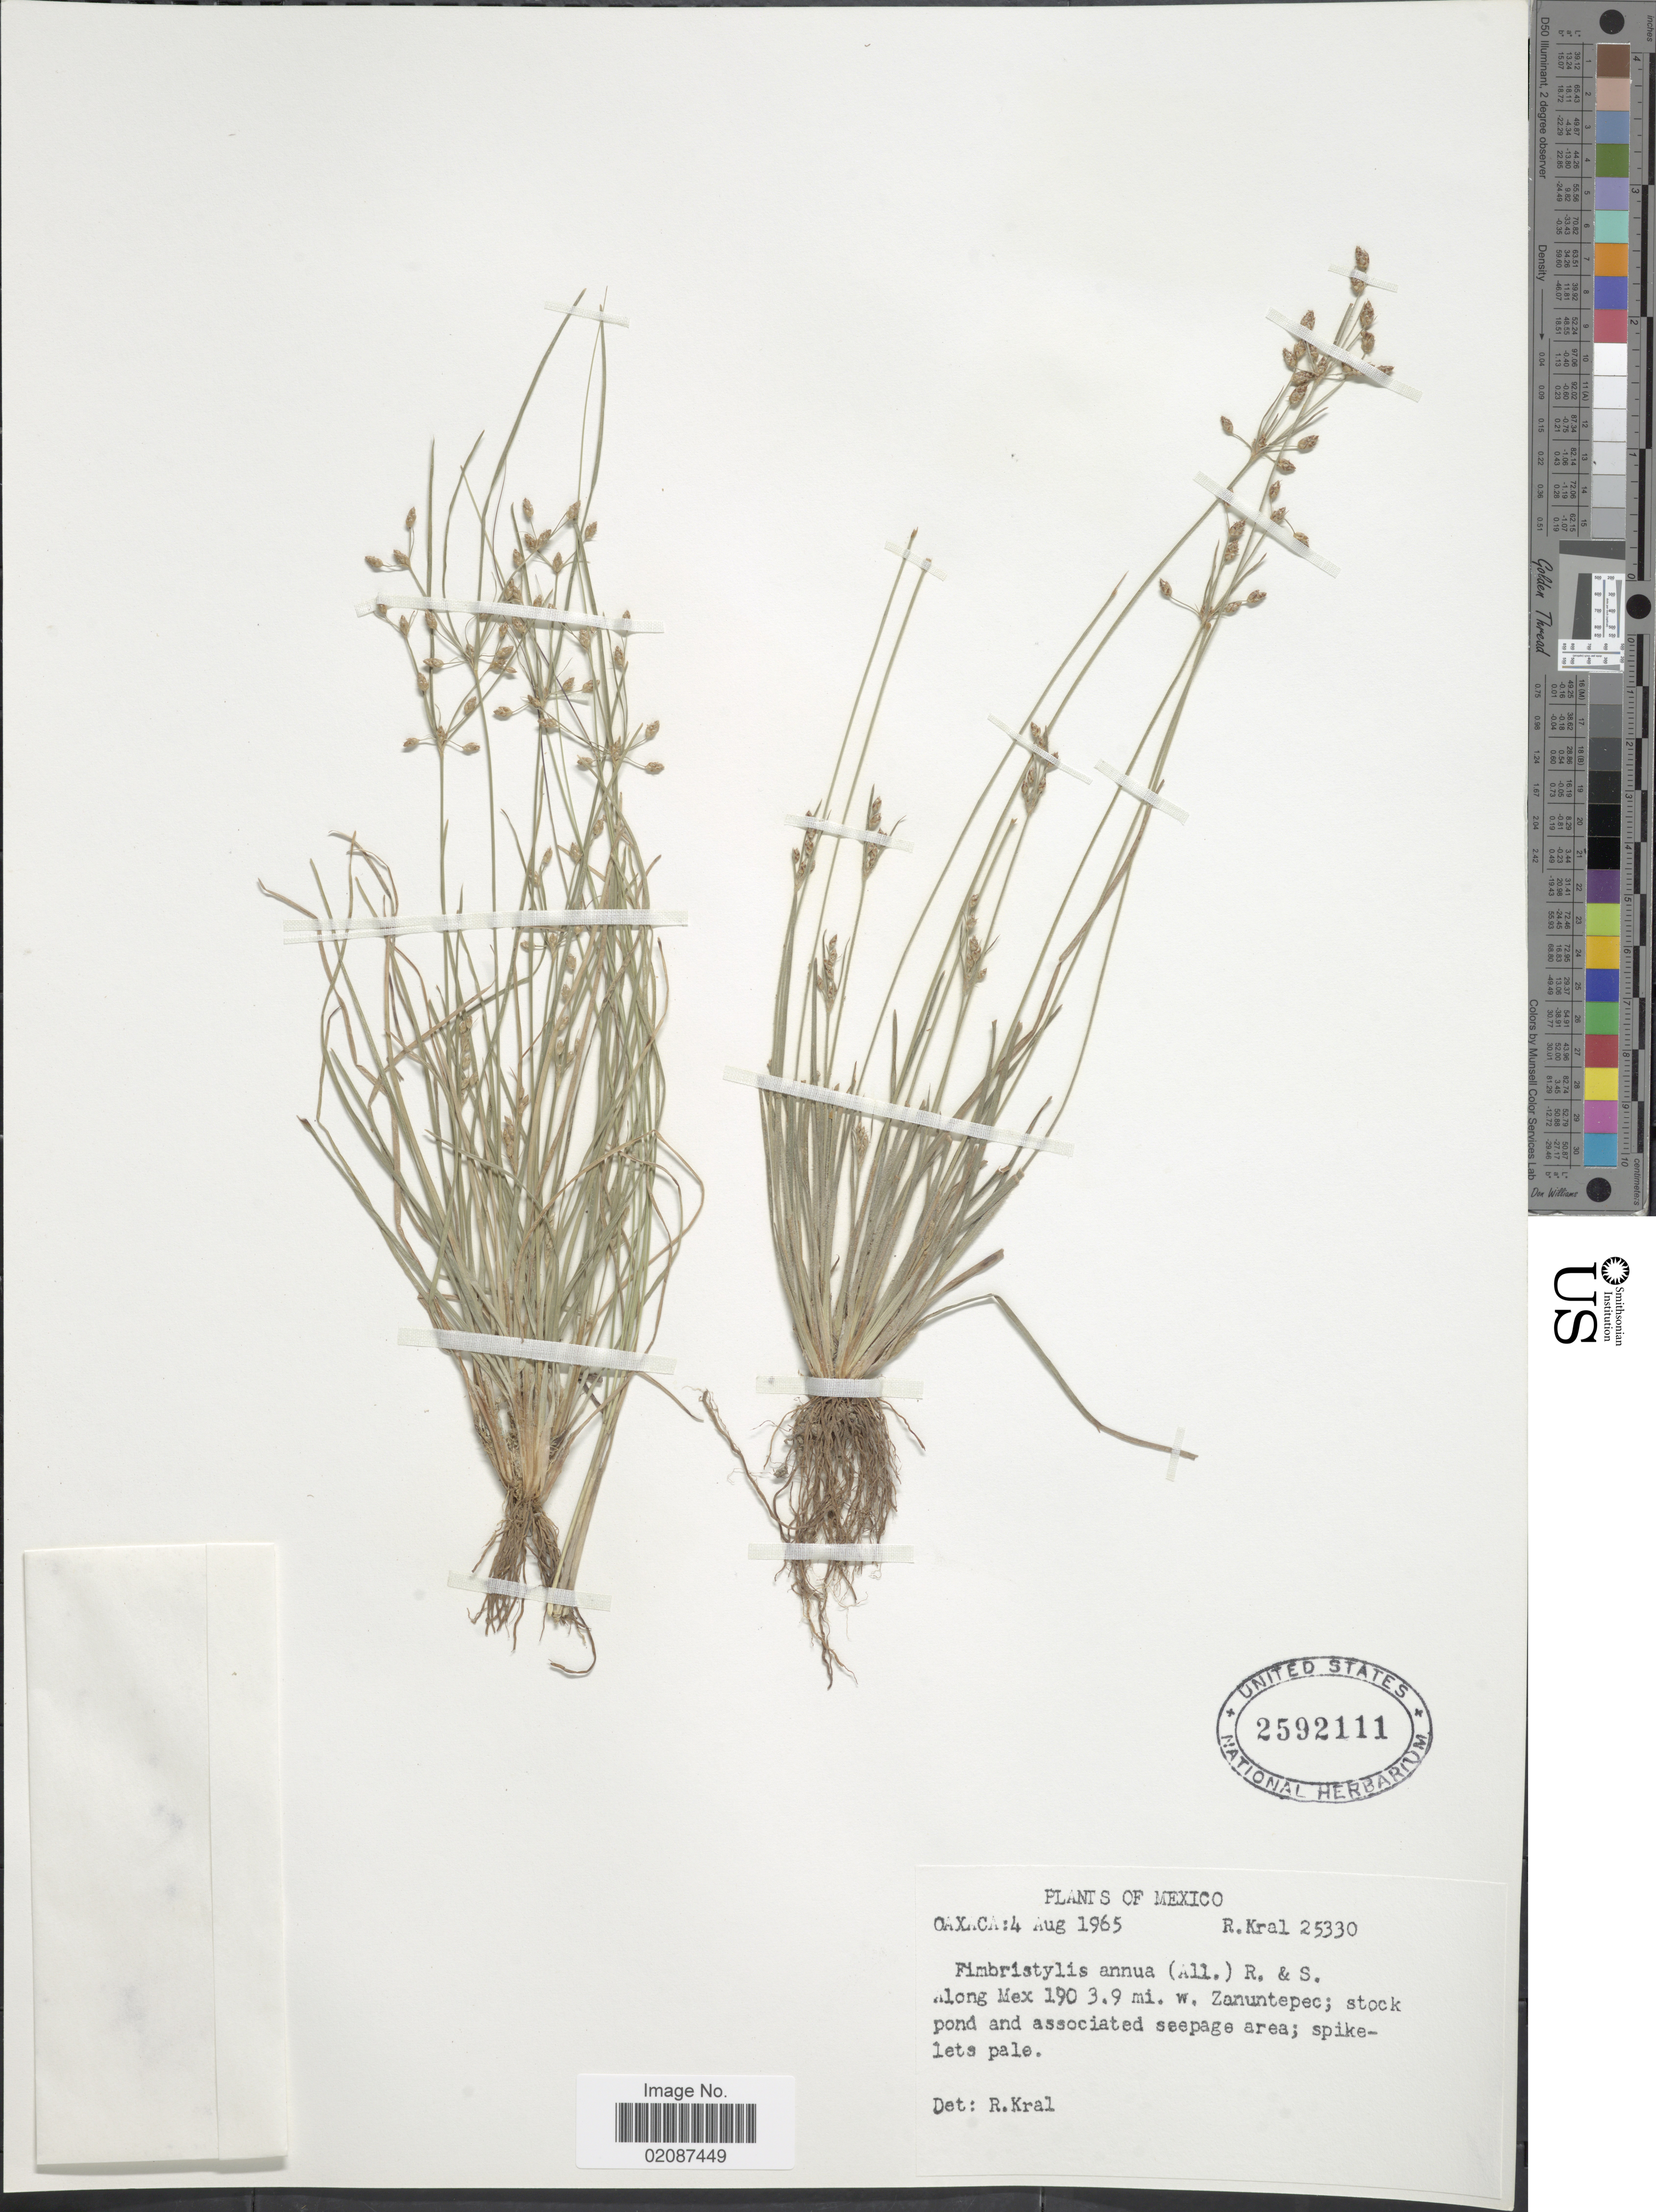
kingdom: Plantae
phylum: Tracheophyta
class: Liliopsida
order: Poales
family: Cyperaceae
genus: Fimbristylis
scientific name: Fimbristylis annua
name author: (All.) Roem. & Schult.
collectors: R. Kral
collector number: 25330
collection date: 1965-08-04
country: Mexico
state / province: Oaxaca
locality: Oaxaca, Along Mex 190, 3.9 mi. w. Zanuntepec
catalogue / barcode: US 2592111